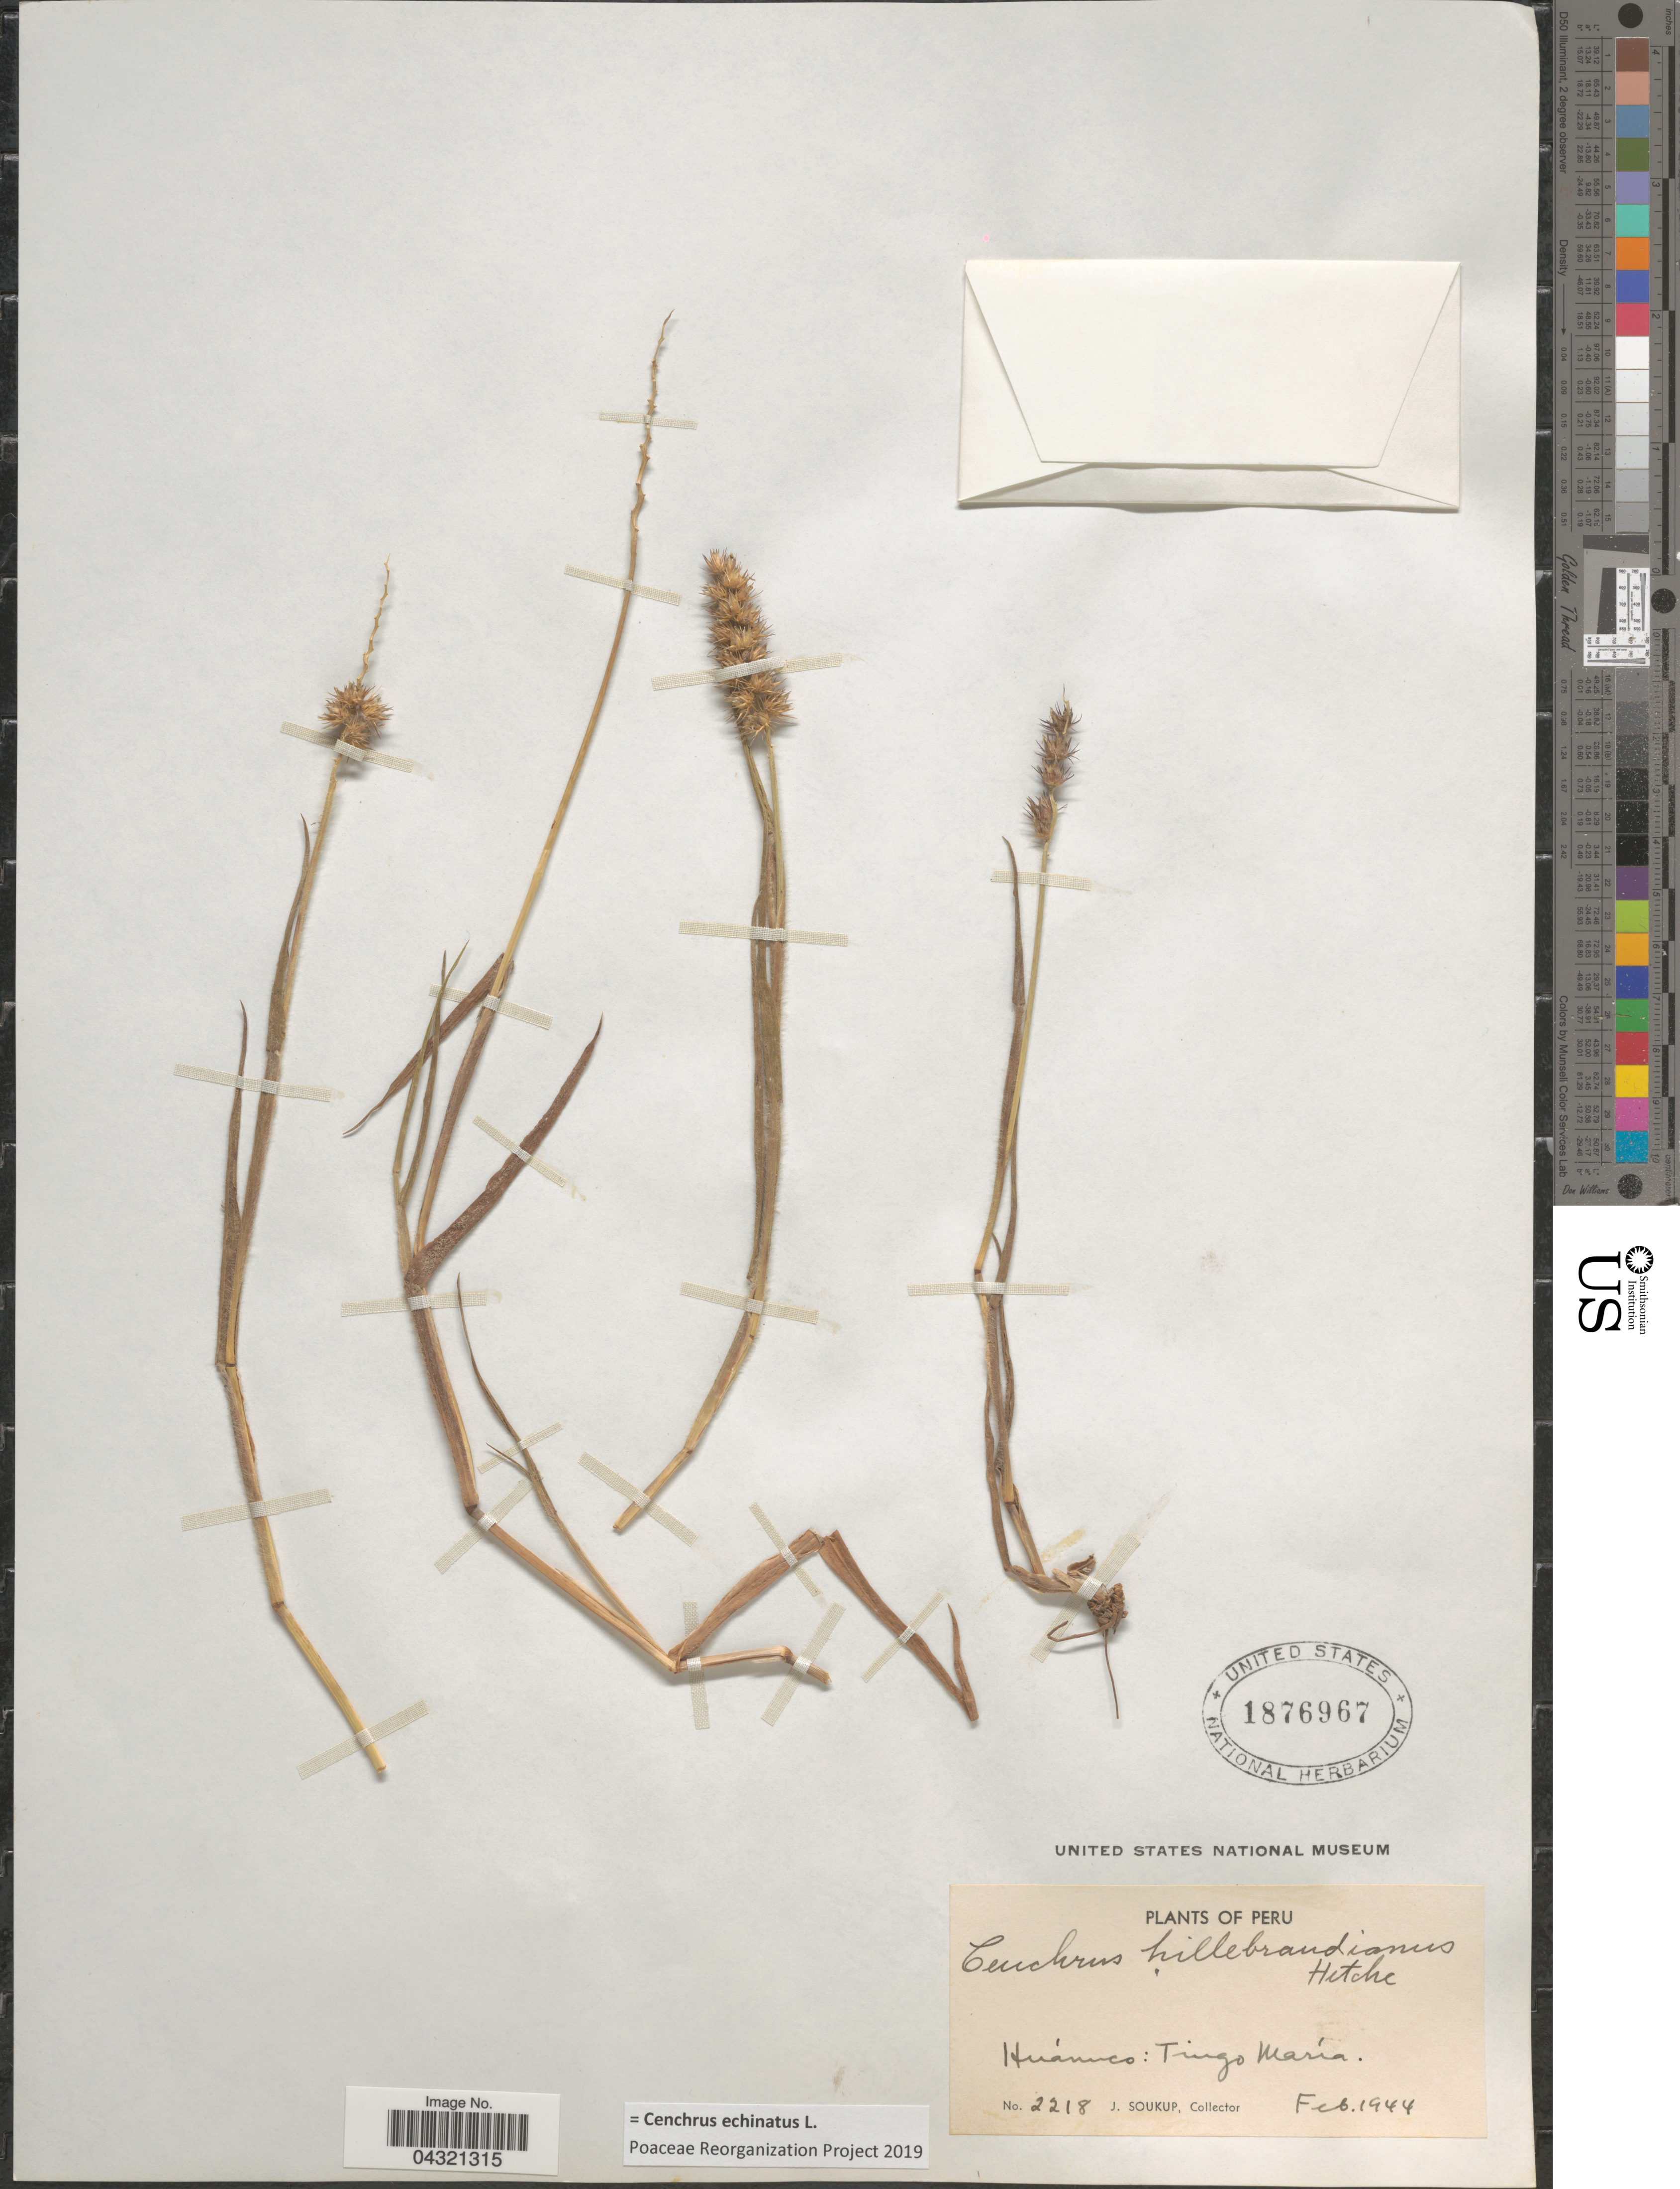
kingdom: Plantae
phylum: Tracheophyta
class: Liliopsida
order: Poales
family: Poaceae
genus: Cenchrus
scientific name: Cenchrus echinatus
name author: L.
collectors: J. Soukup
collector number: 2218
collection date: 1944-02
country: Peru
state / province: Huánuco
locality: Tingo María.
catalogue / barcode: US 1876967